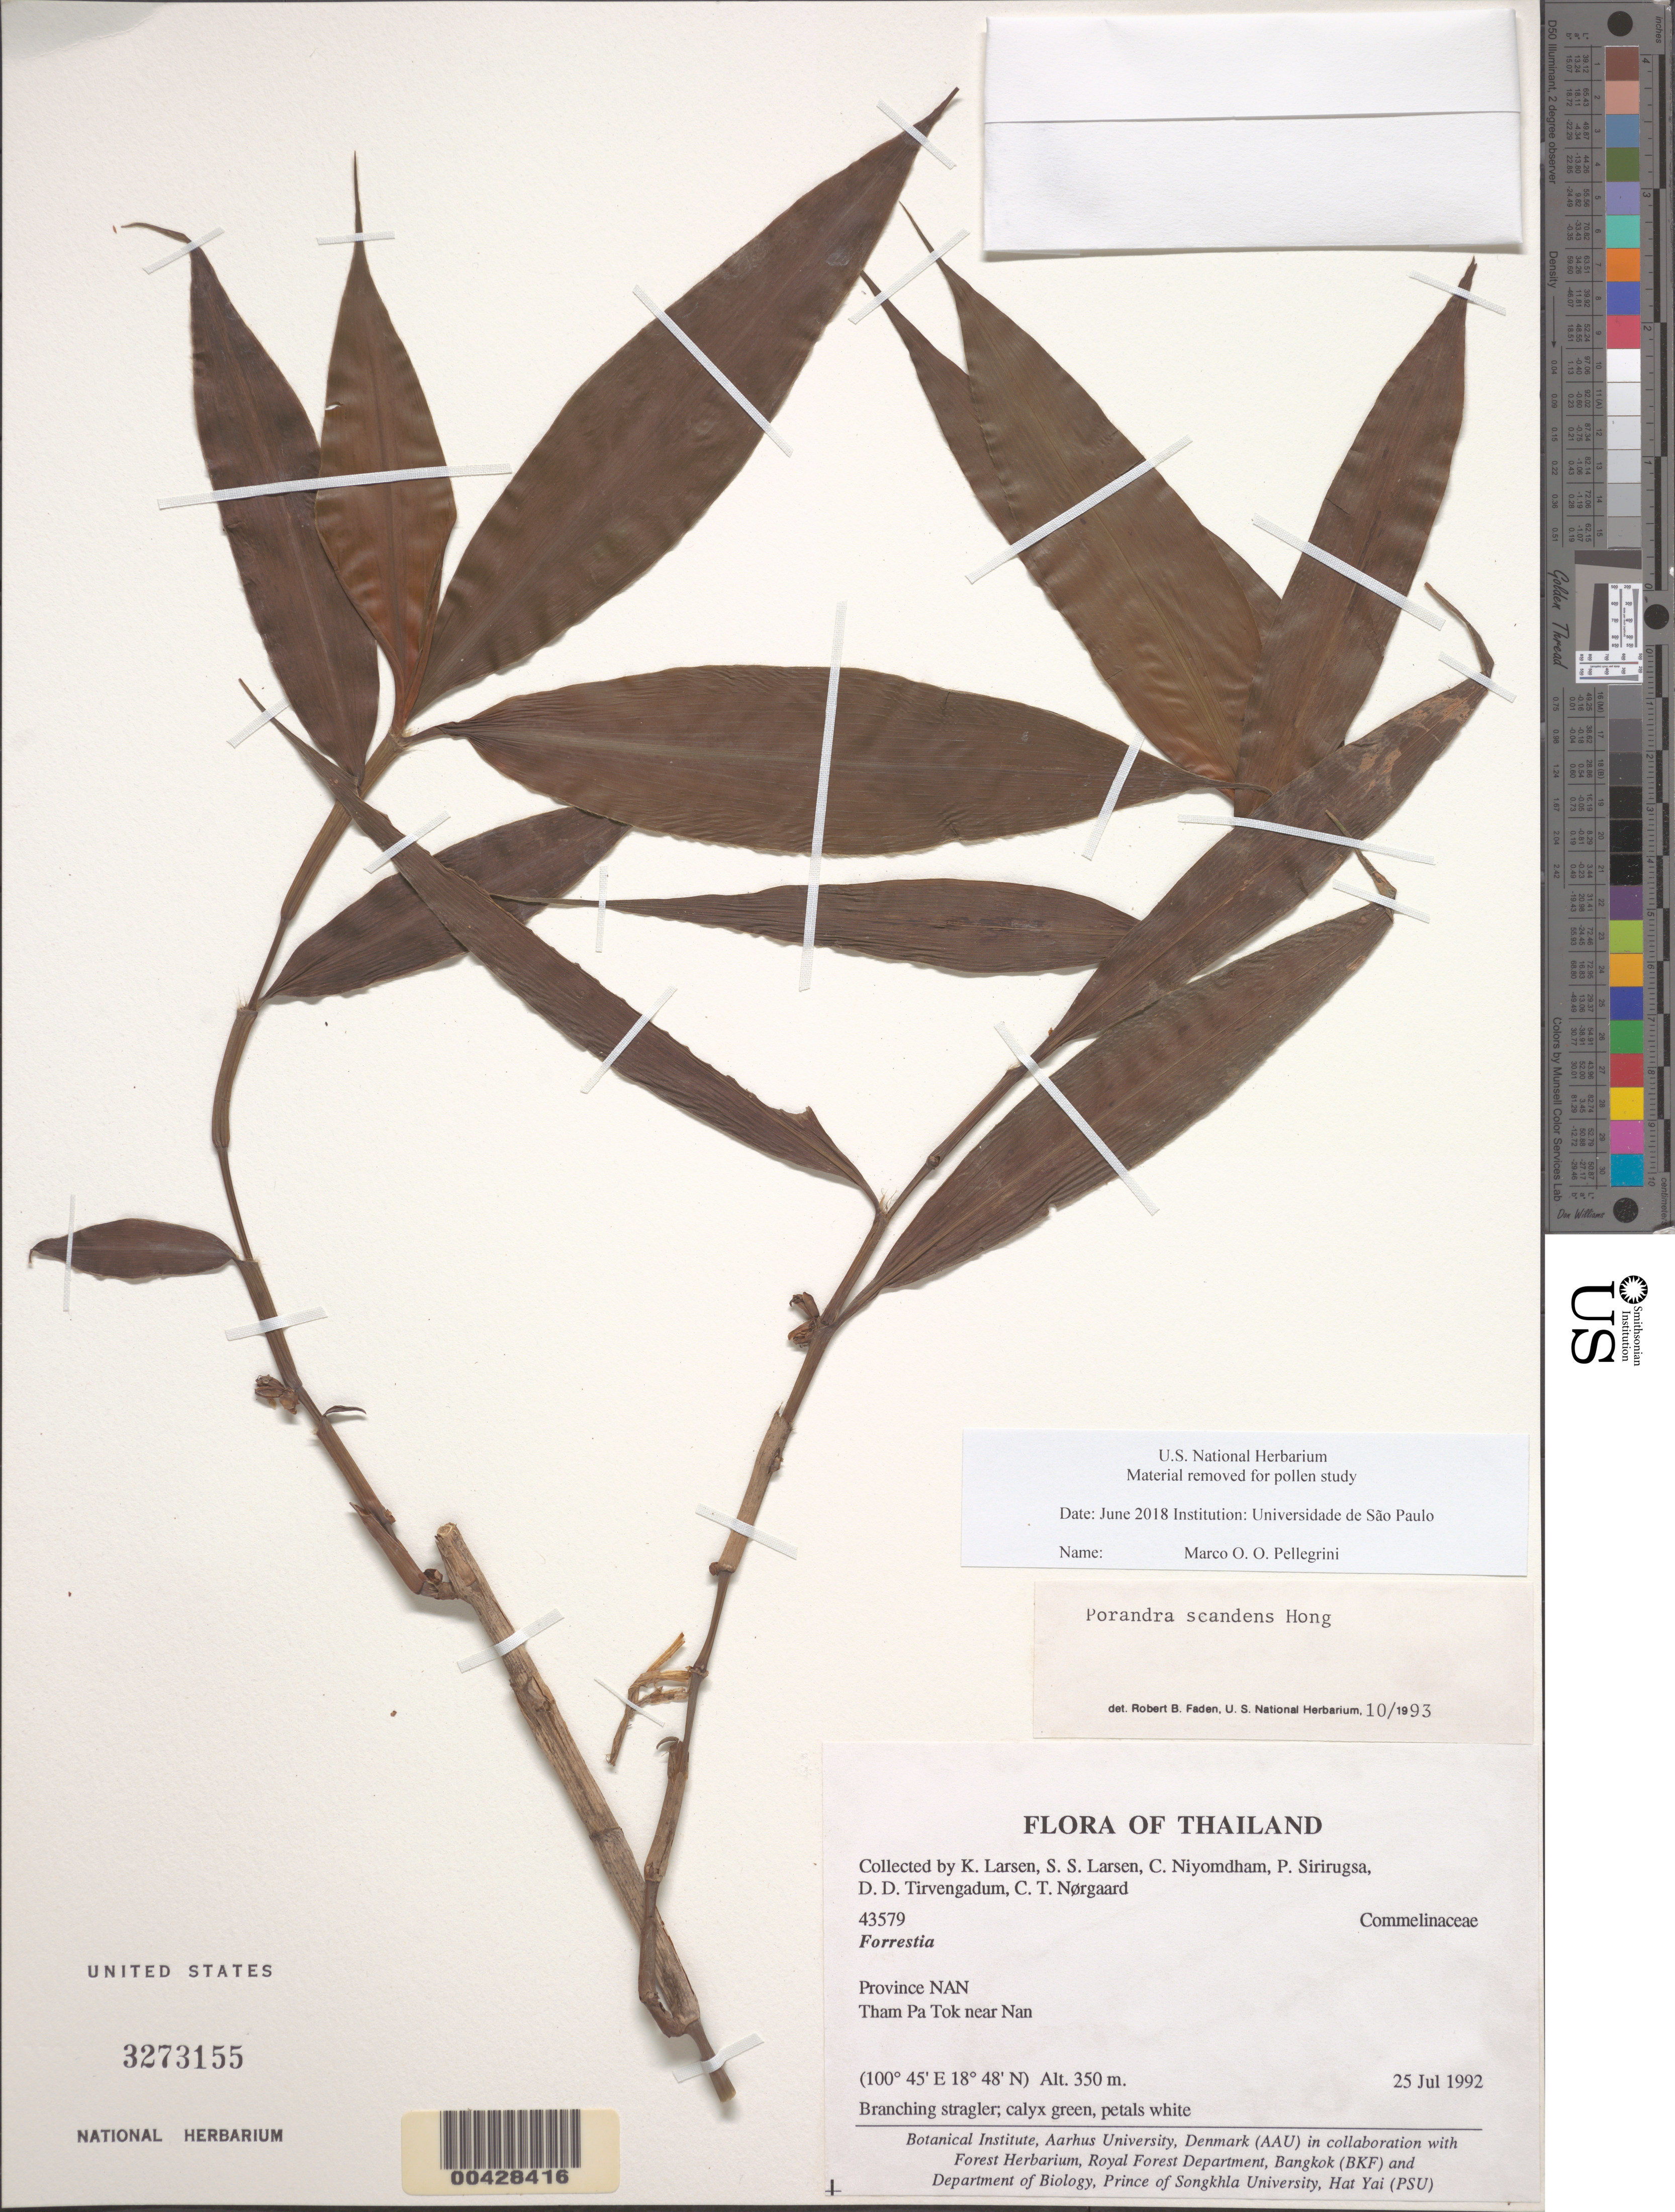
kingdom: Plantae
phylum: Tracheophyta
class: Liliopsida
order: Commelinales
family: Commelinaceae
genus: Porandra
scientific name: Porandra scandens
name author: D.Y. Hong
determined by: Faden, Robert B., (US), Smithsonian Institution - National Museum of Natural History (UNITED STATES)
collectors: K. Larsen, S. Larsen, C. Niyomdham, P. Sirirugsa, D. Tivengadum & C. Norgaard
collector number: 43579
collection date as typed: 25 Jul 1992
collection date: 1992-07-25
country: Thailand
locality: Nan, tham pa tok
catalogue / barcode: US 3273155